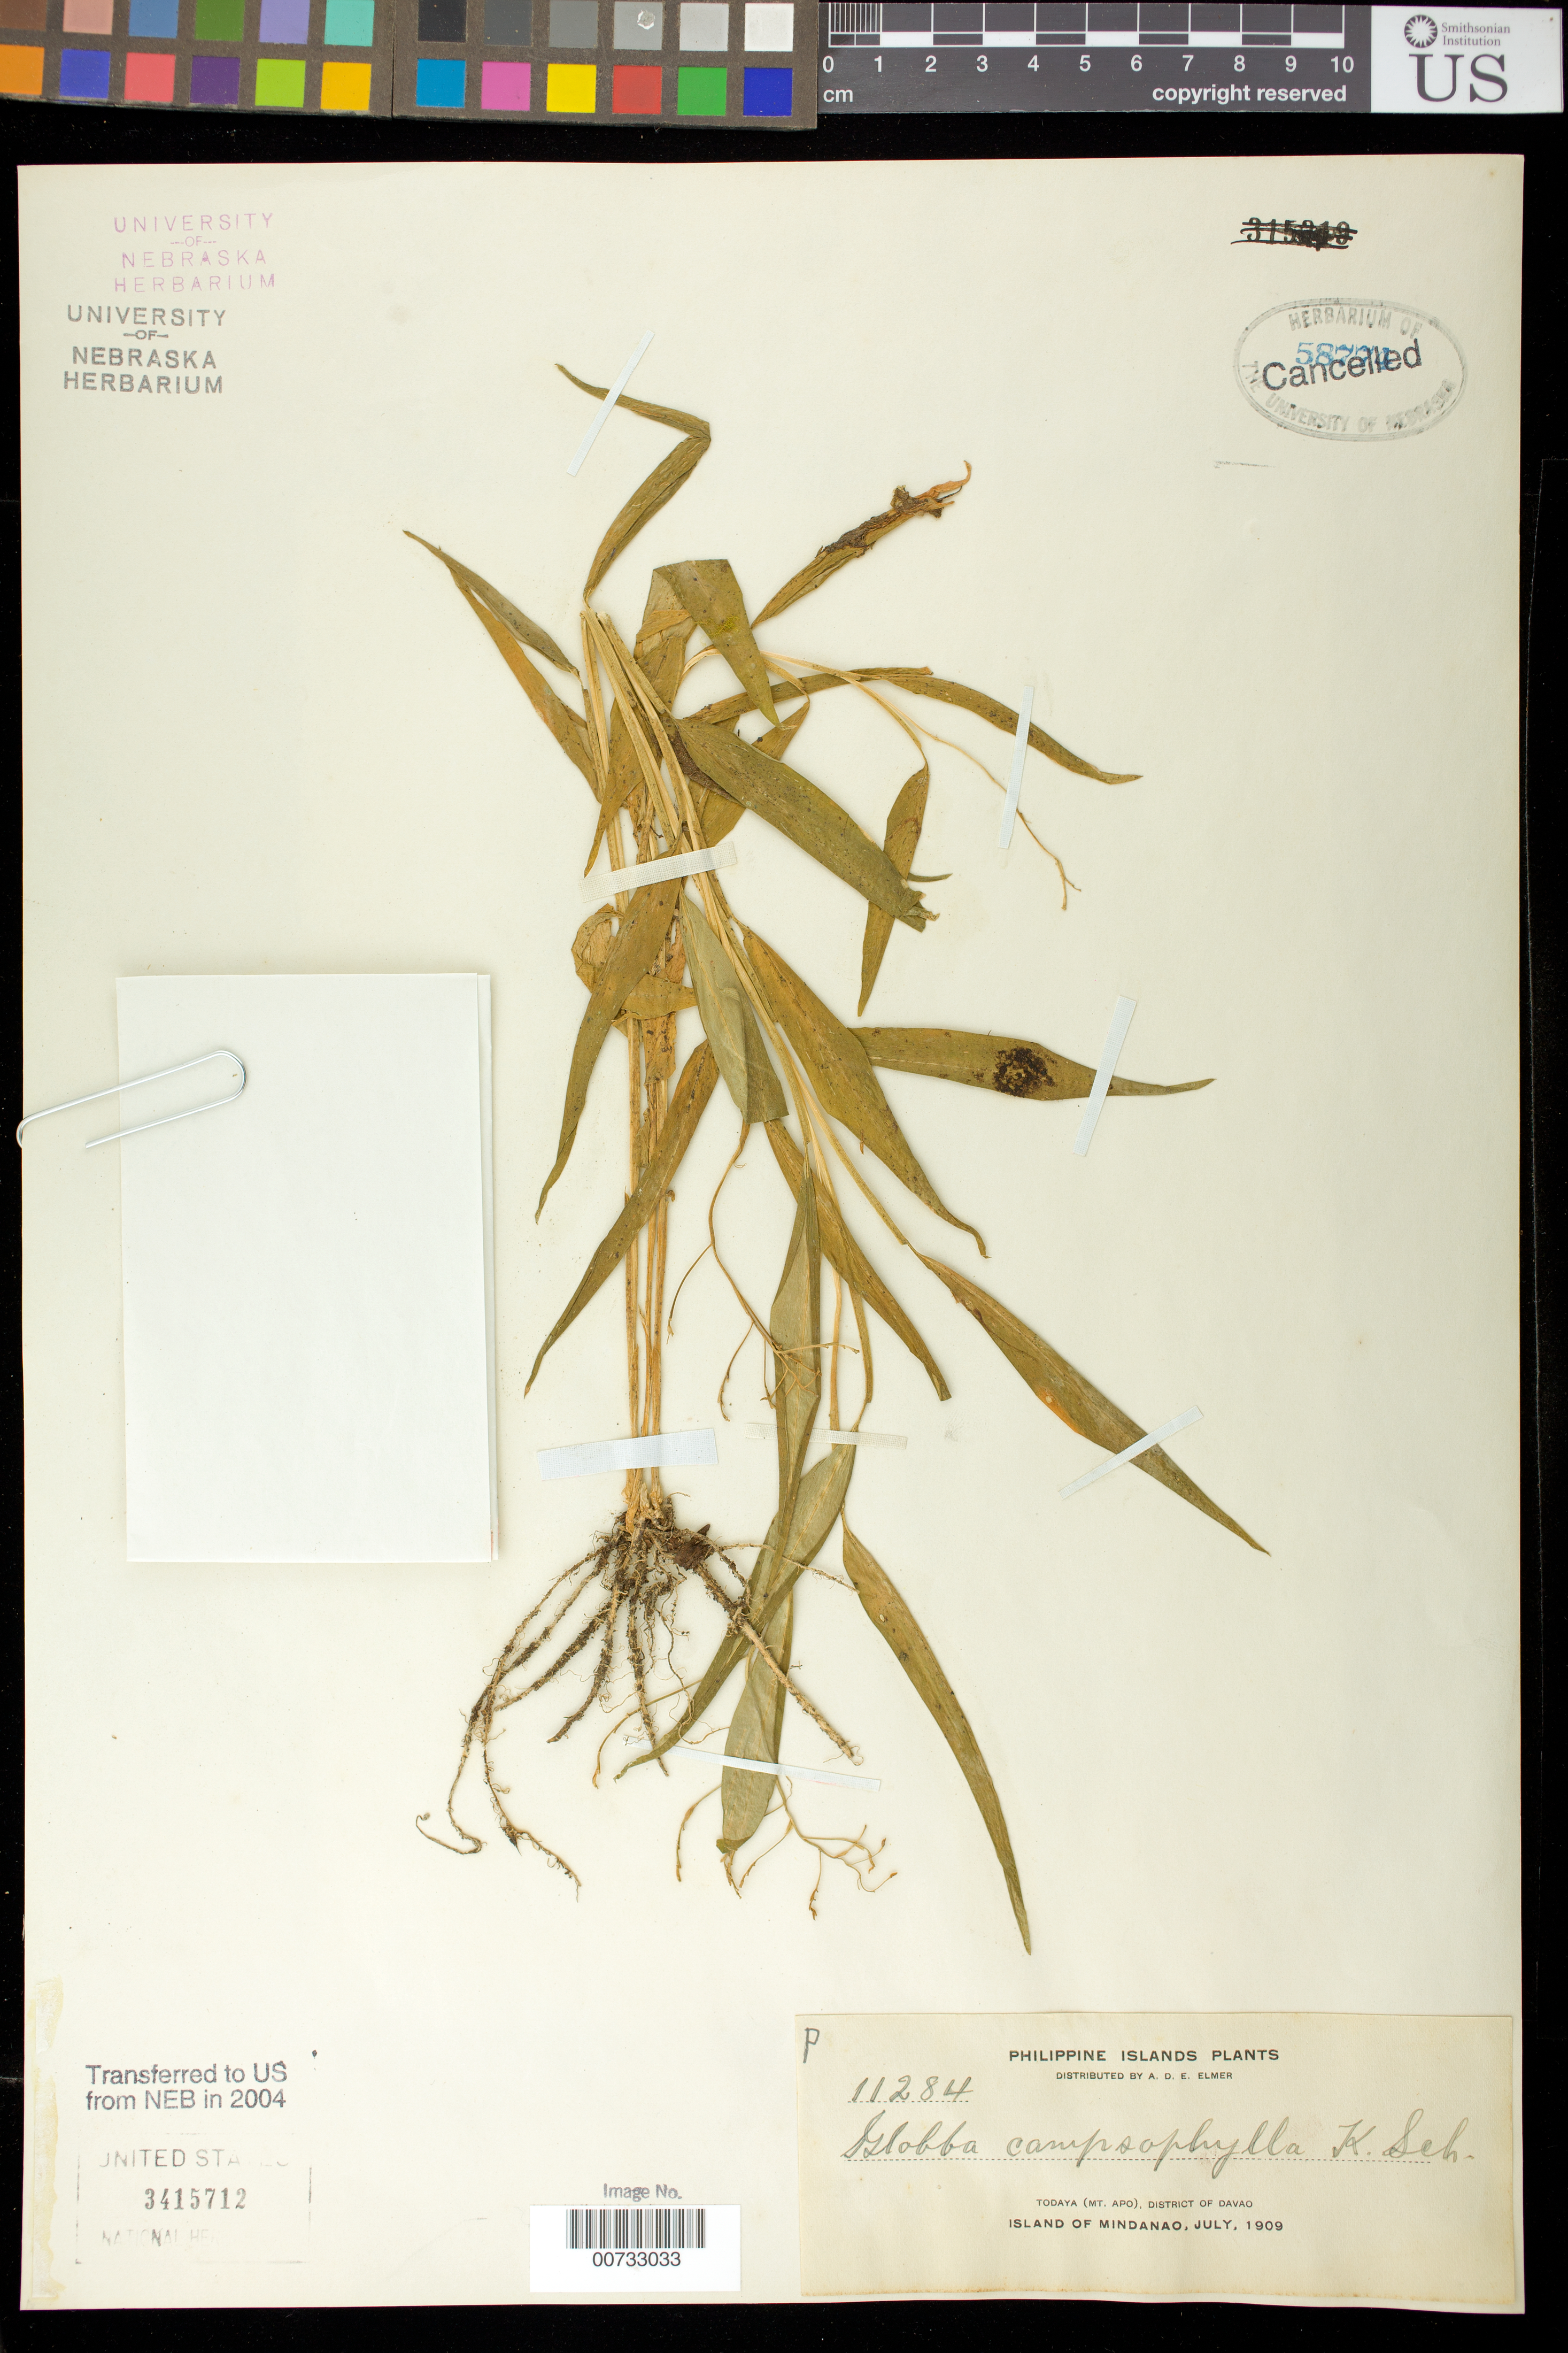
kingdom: Plantae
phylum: Tracheophyta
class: Liliopsida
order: Zingiberales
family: Zingiberaceae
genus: Globba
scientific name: Globba campsophylla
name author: K. Schum.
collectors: A. D. E. Elmer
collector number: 11284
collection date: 1909-07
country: Philippines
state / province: Davao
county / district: Davao del Sur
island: Mindanao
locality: Todaya (Mt. Apo)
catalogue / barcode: US 3415712